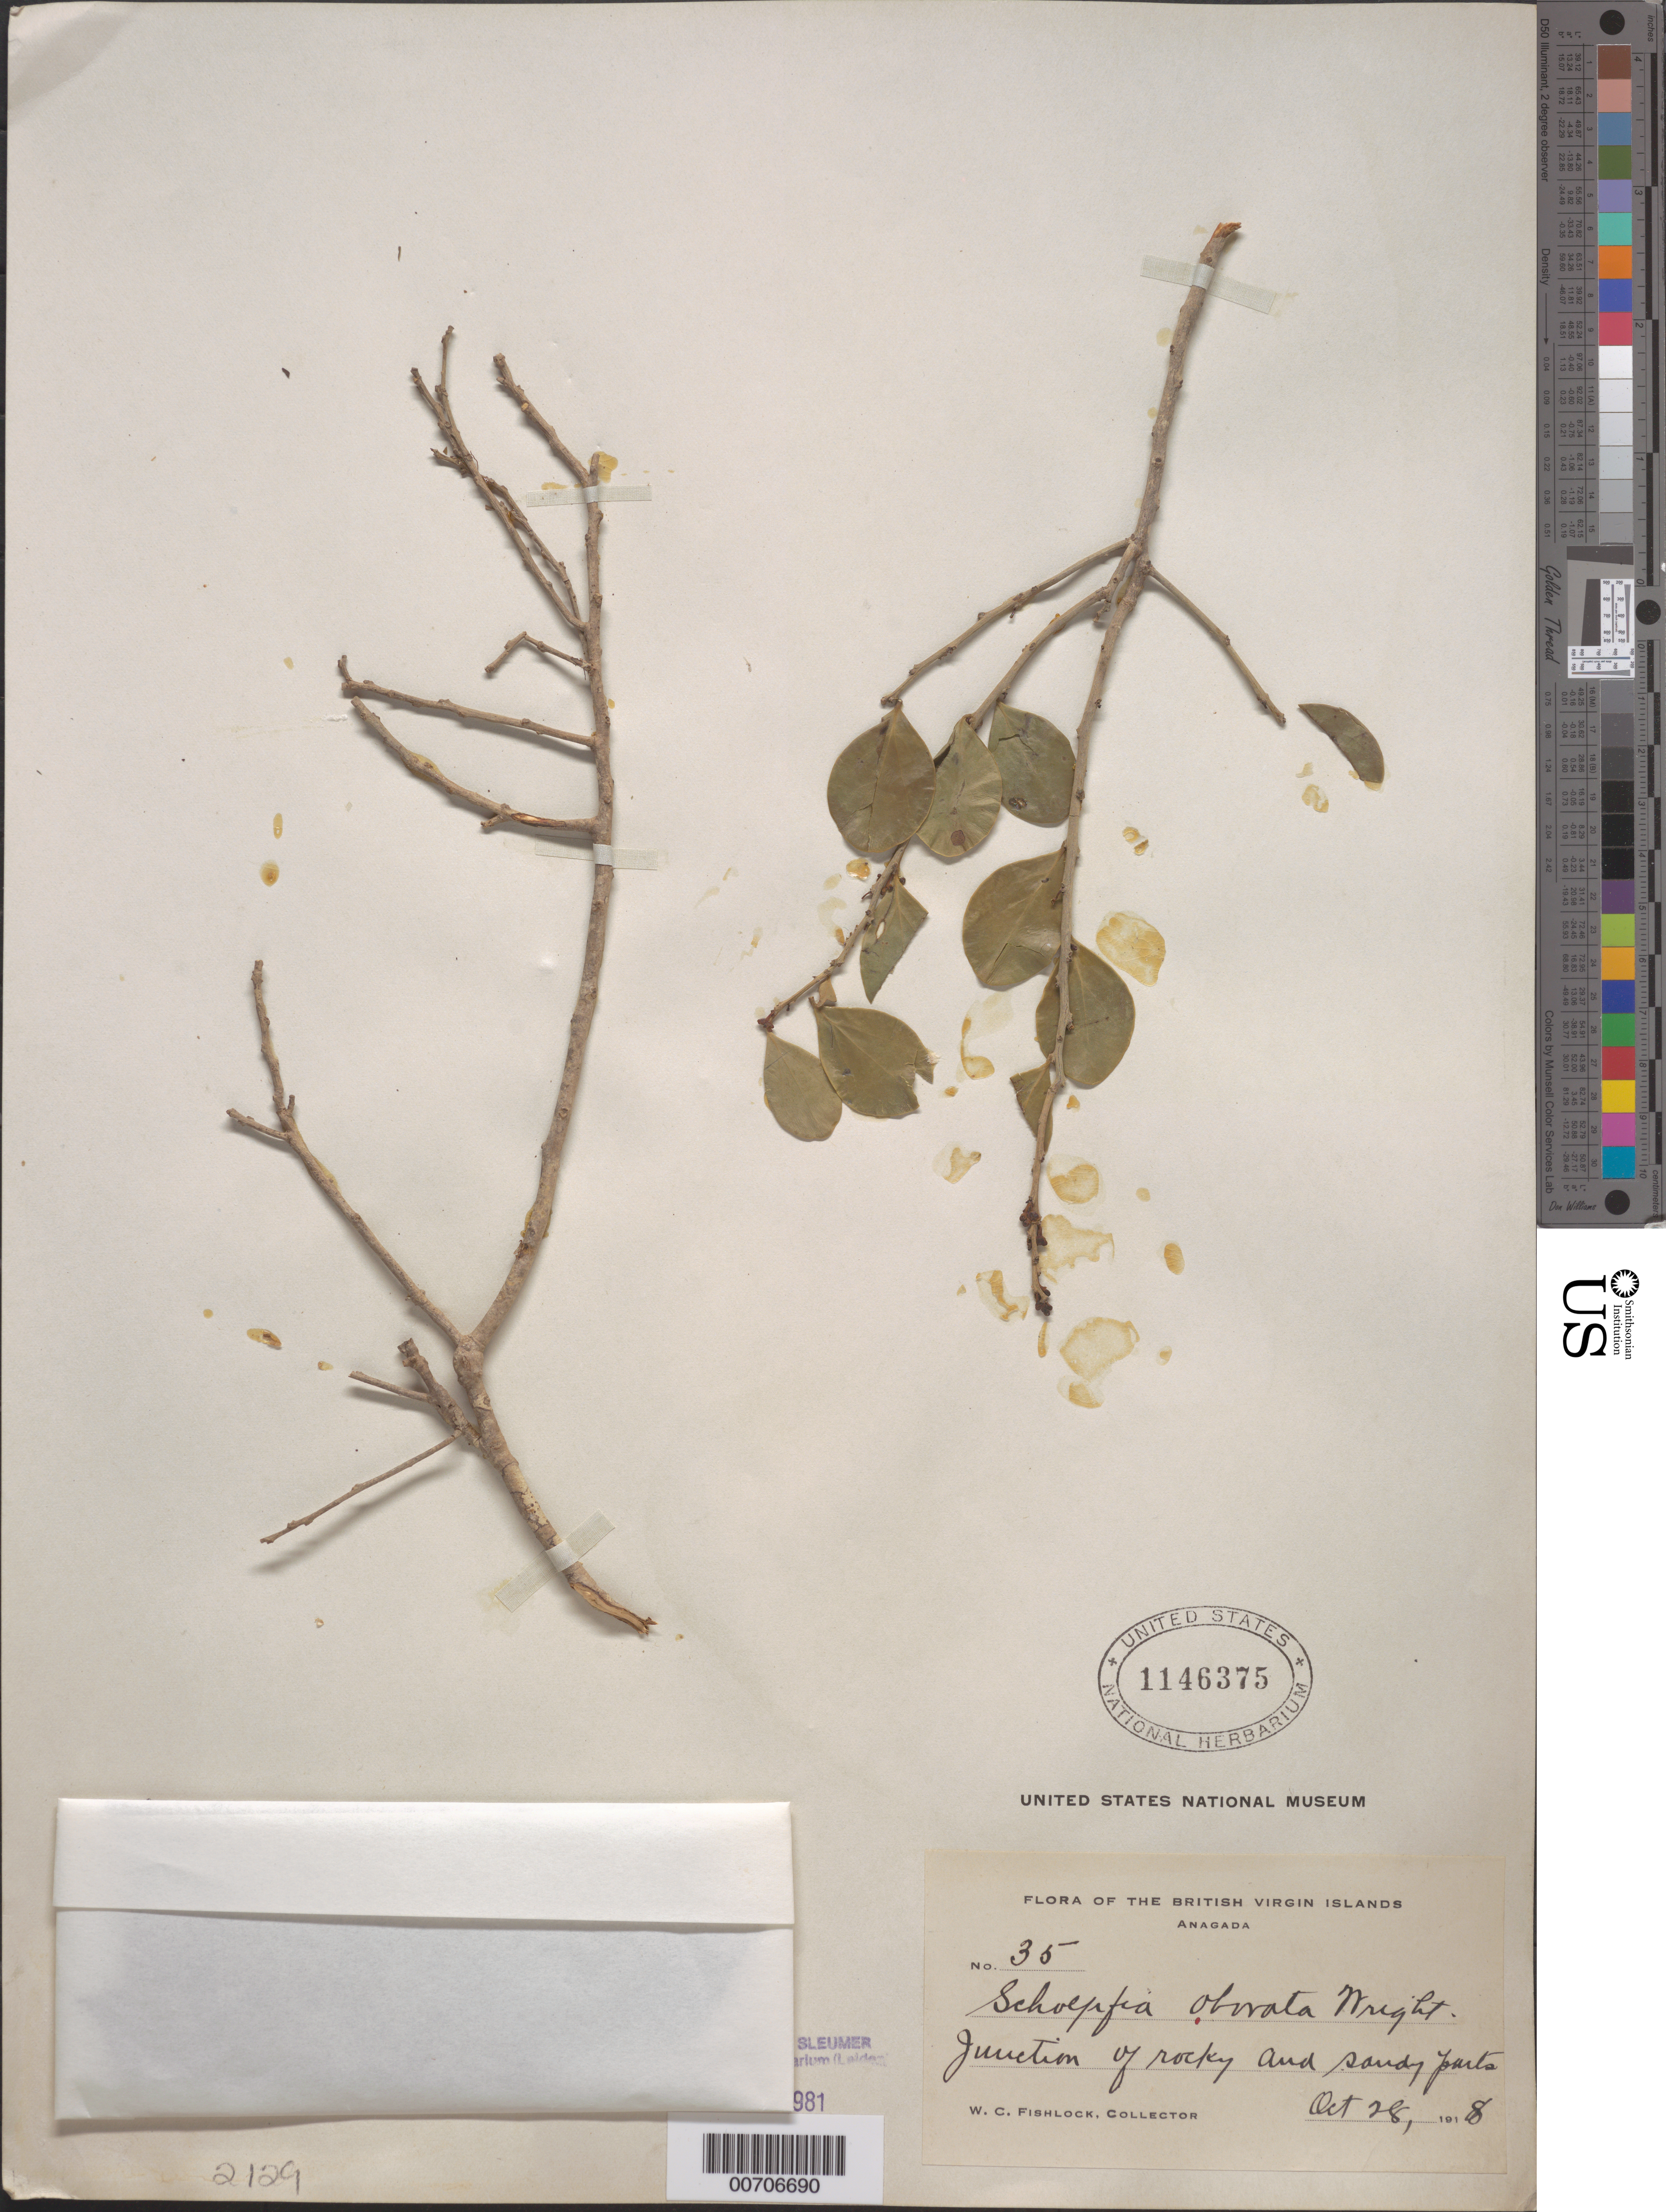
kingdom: Plantae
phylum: Tracheophyta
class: Magnoliopsida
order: Santalales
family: Schoepfiaceae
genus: Schoepfia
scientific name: Schoepfia obovata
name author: C. Wright in Sauvalle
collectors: W. Fishlock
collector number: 35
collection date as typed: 28 Oct 1918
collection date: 1918-10-28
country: British Virgin Islands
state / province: Anegada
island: Anegada Island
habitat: Junction of rocky and sandy parts.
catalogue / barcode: US 1146375